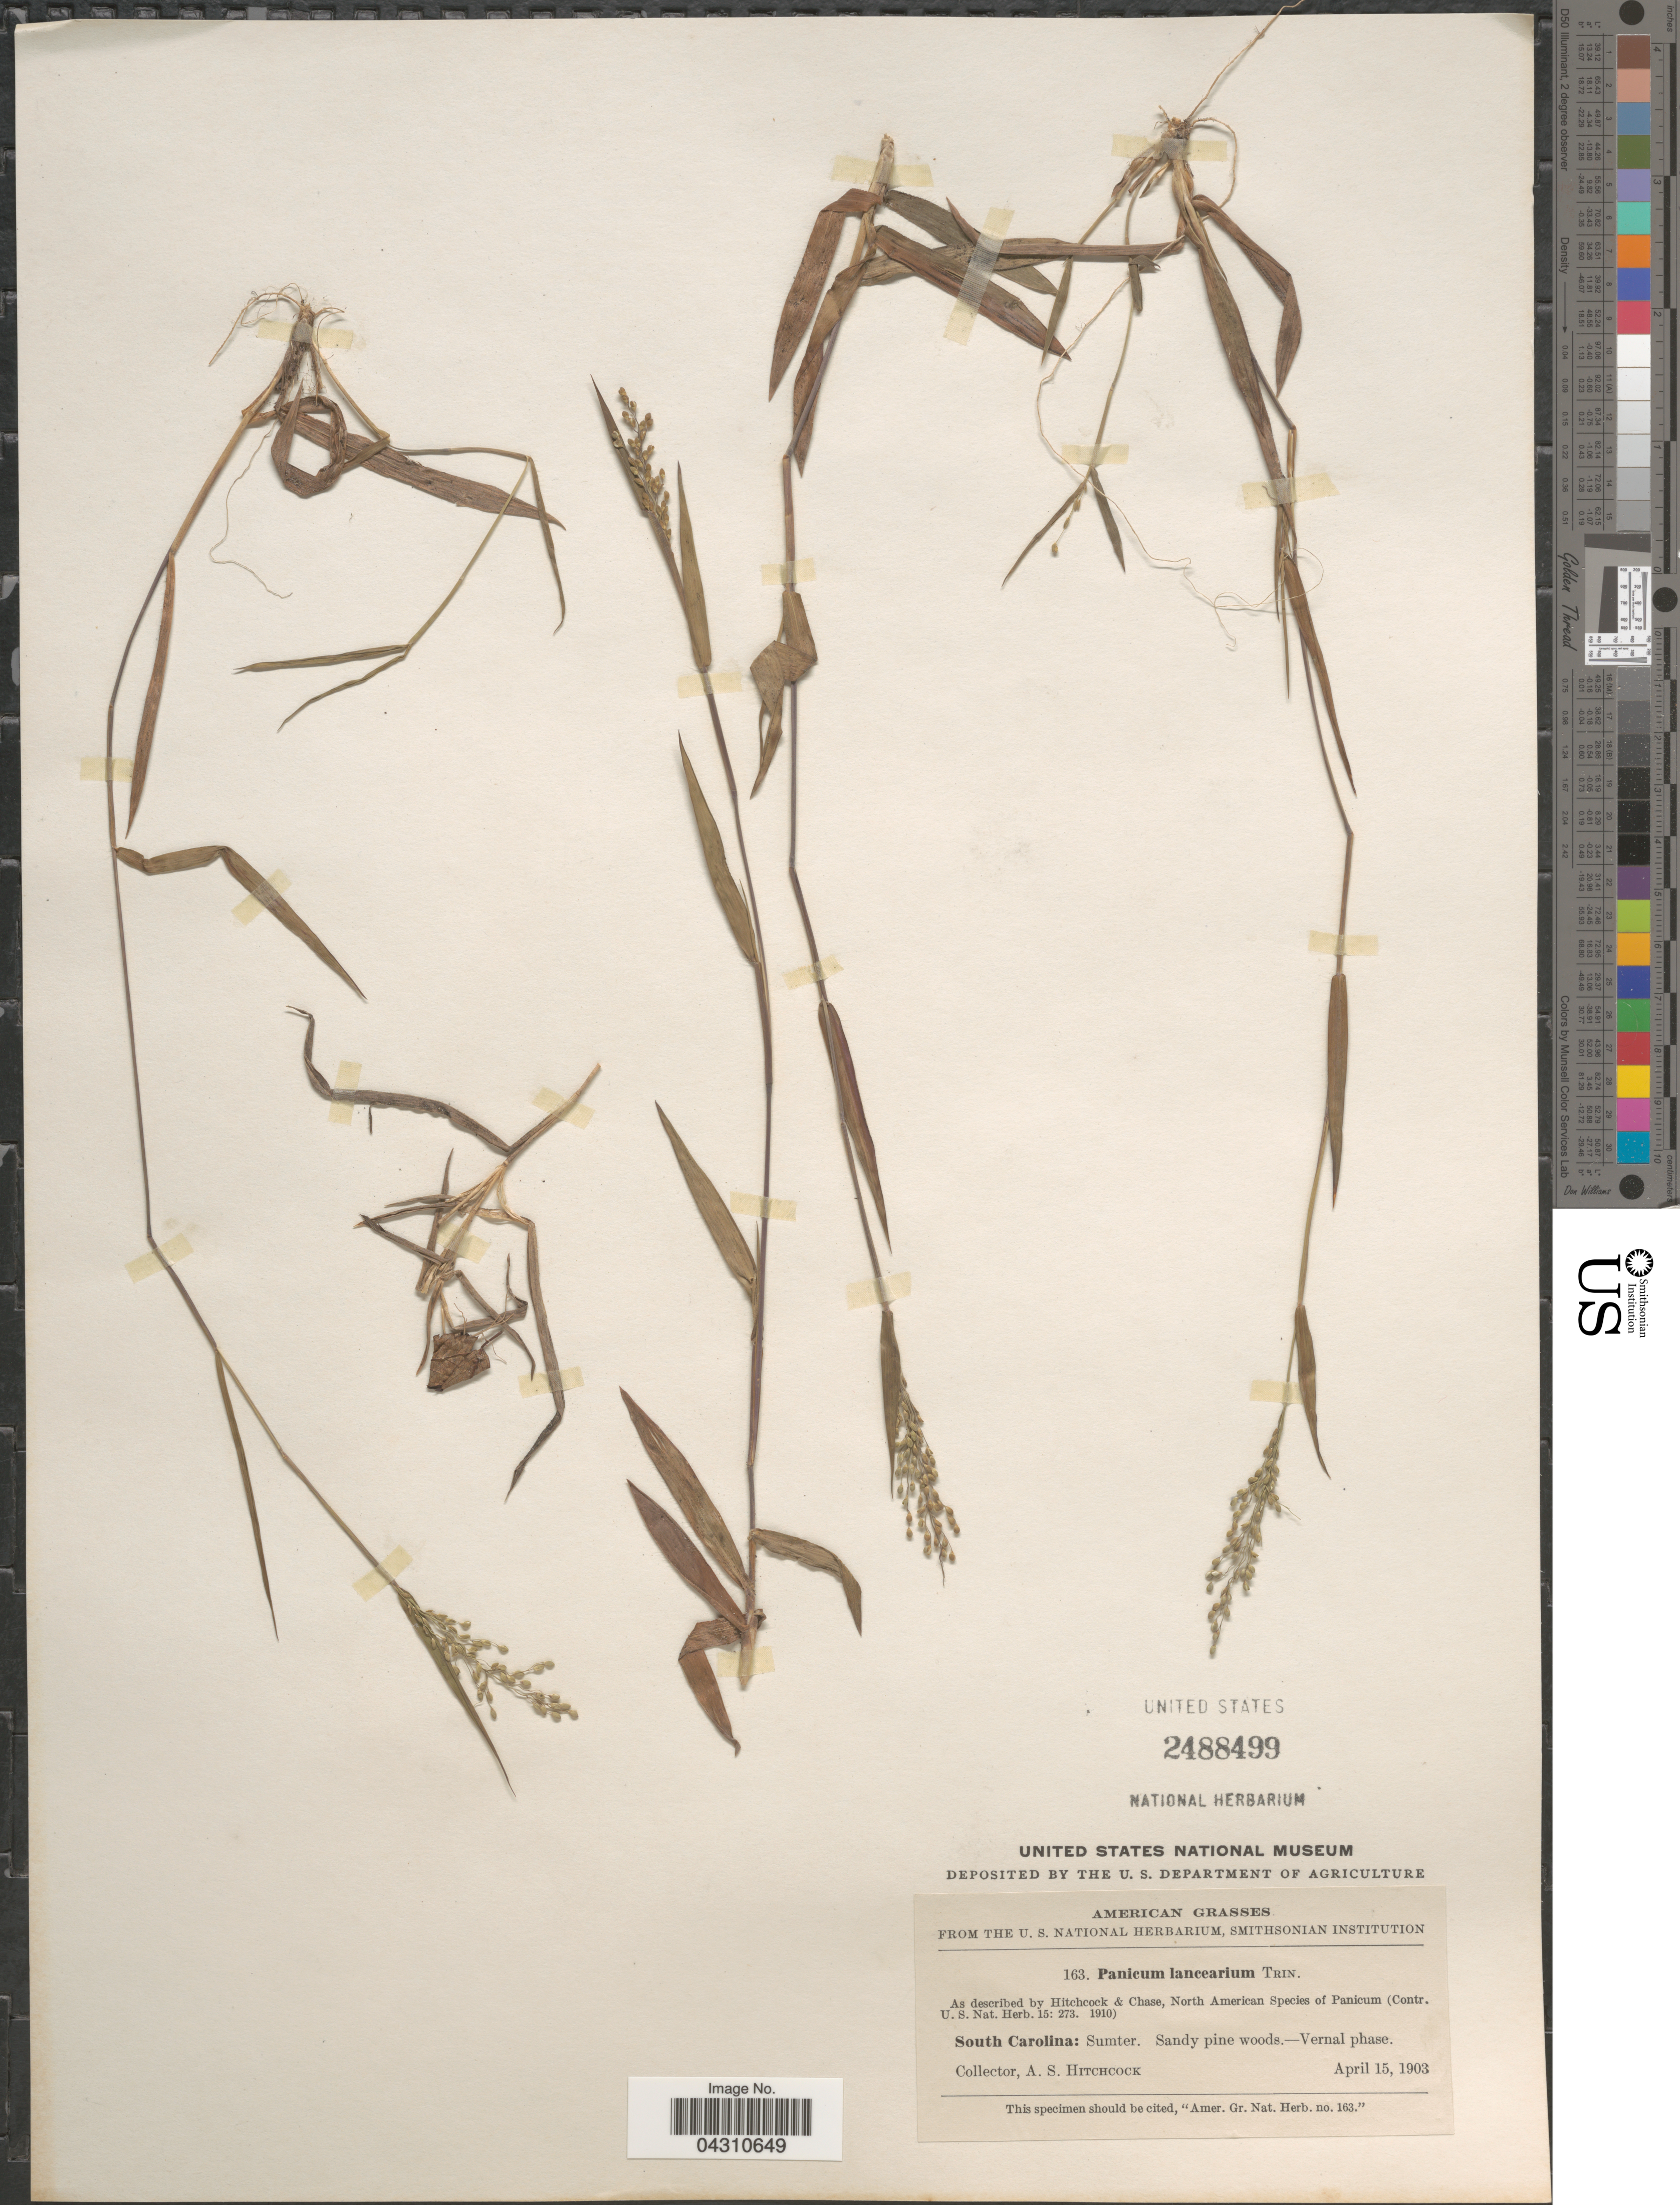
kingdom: Plantae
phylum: Tracheophyta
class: Liliopsida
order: Poales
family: Poaceae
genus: Dichanthelium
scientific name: Dichanthelium portoricense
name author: (Desv. ex Ham.) B.F. Hansen & Wunderlin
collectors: A. S. Hitchcock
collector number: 163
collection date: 1903-04-15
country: United States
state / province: South Carolina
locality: Sumter. Sandy pine woods.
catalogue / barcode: US 2488499